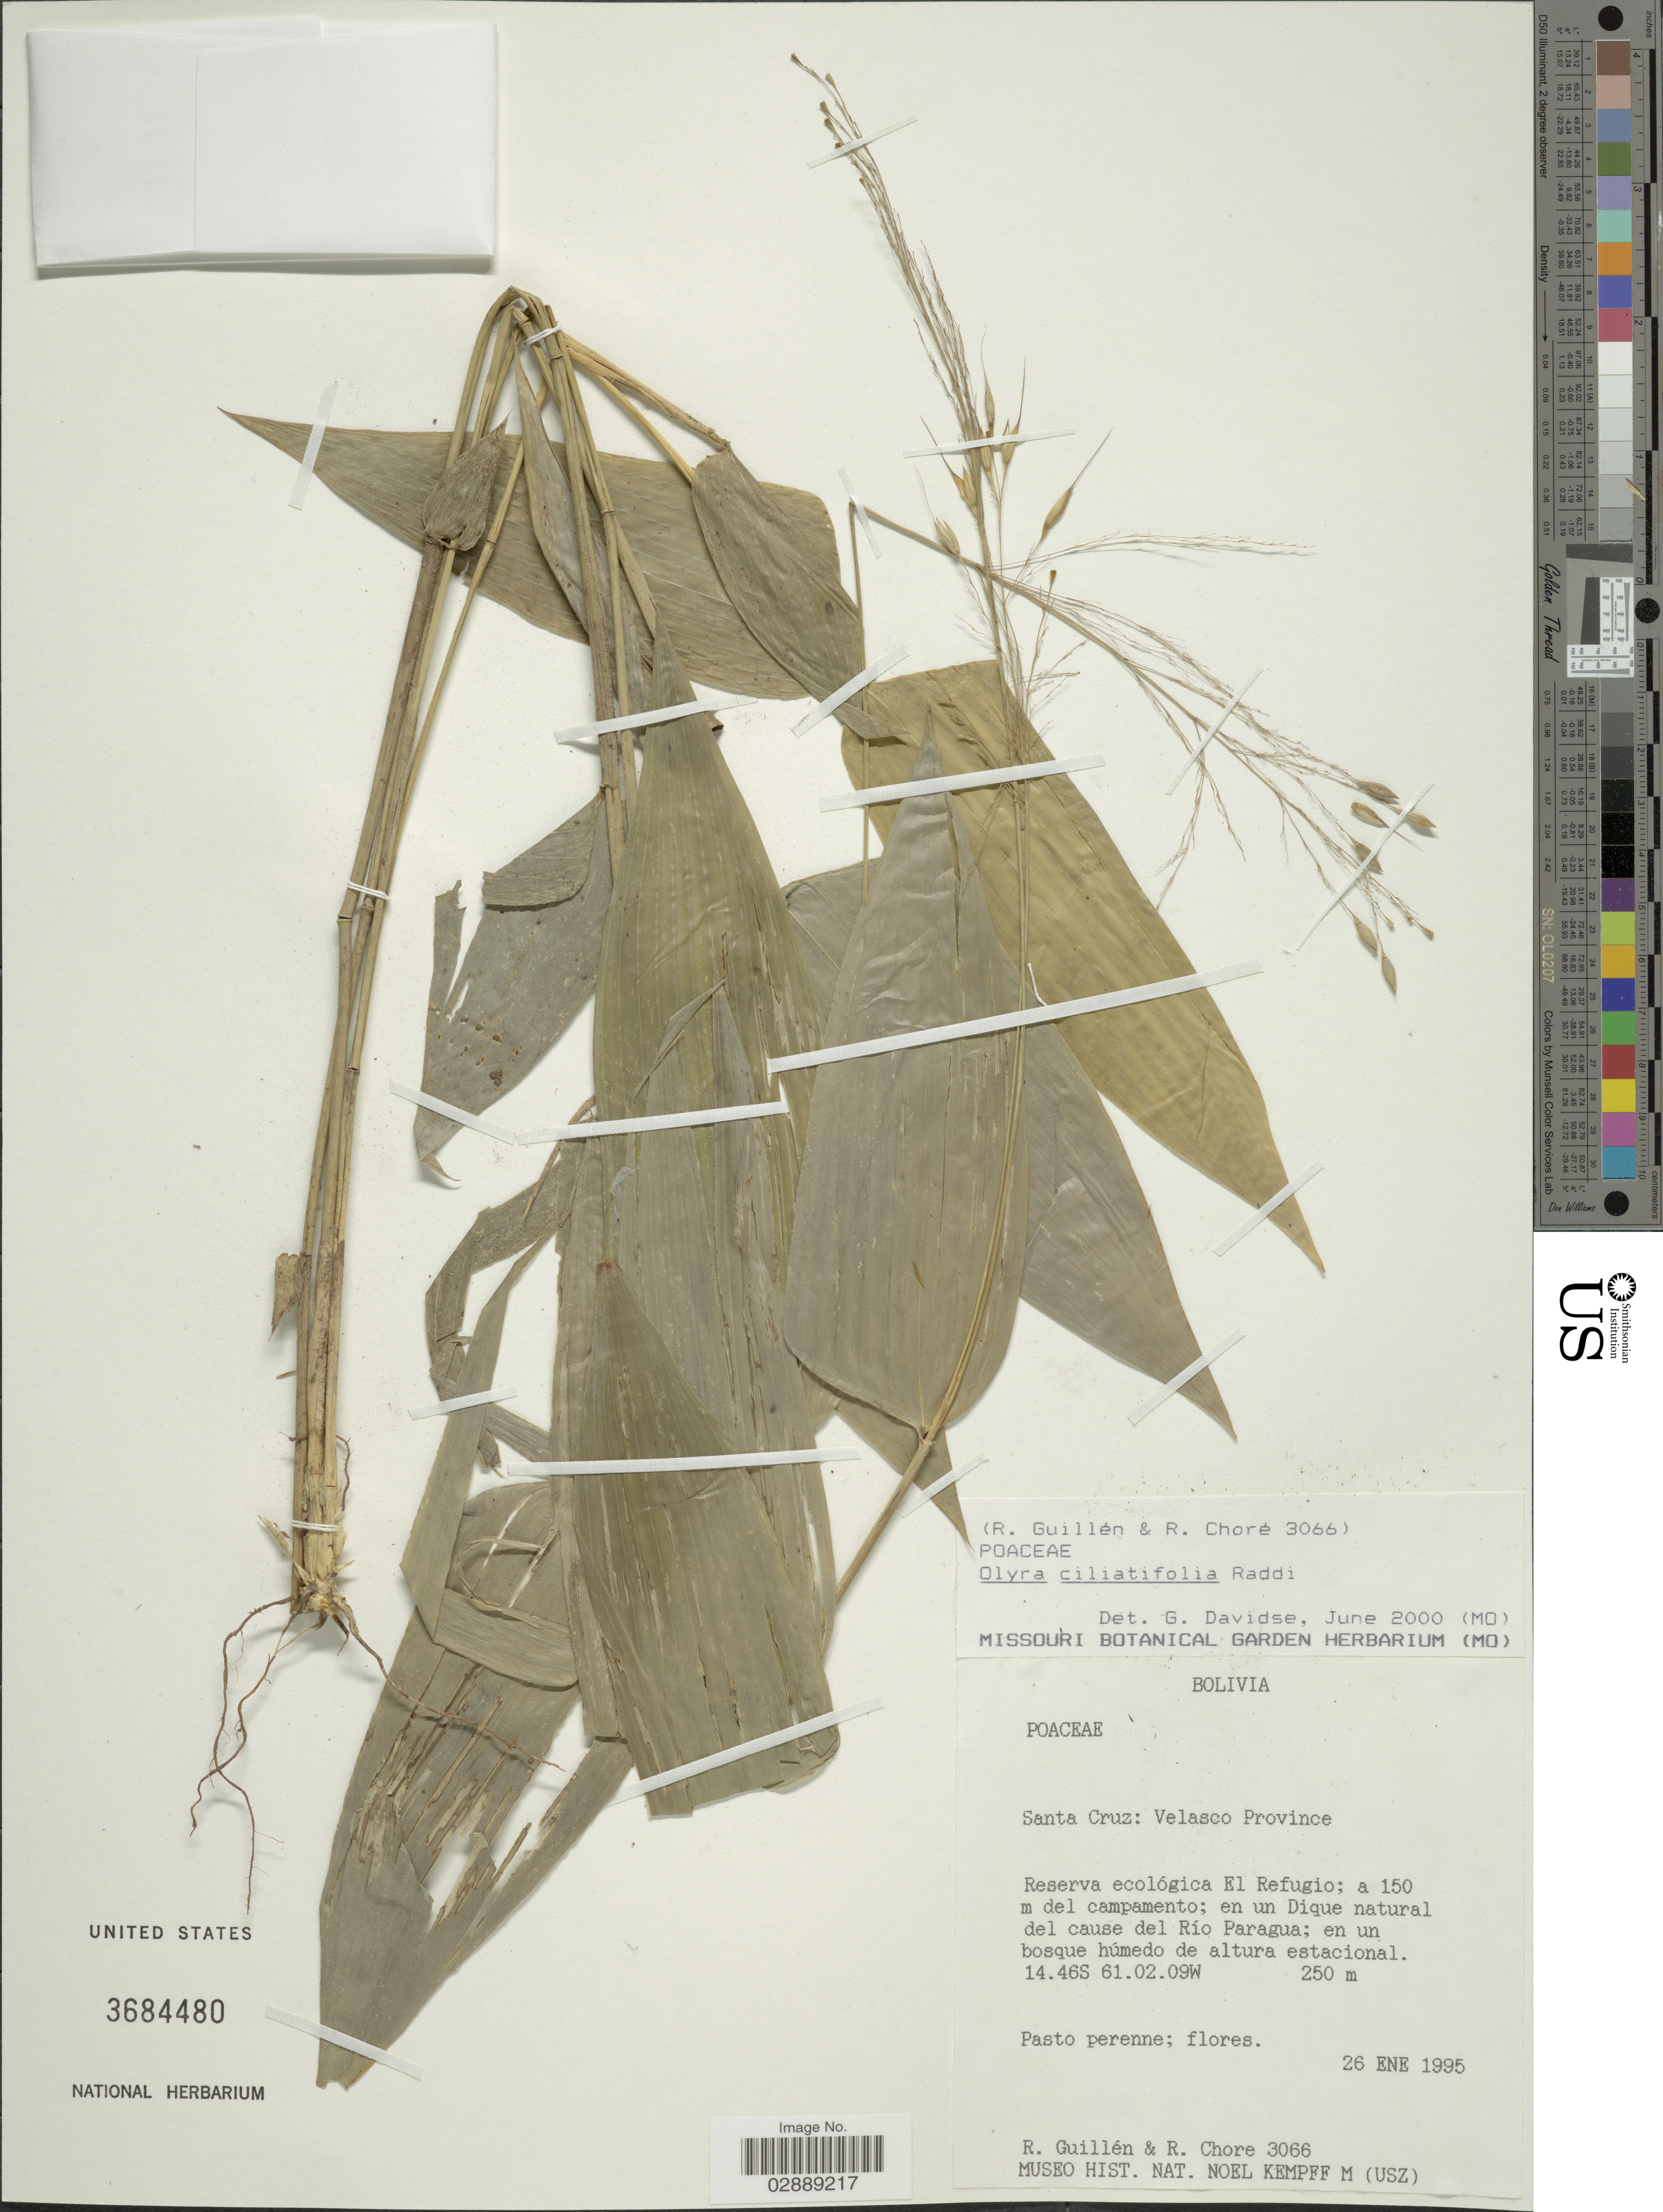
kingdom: Plantae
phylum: Tracheophyta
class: Liliopsida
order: Poales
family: Poaceae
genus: Olyra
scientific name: Olyra ciliatifolia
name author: Raddi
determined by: Davidse, Gerrit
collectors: R. Guillén V. & R. Choré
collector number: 3066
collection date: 1995-01-26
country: Bolivia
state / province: Santa Cruz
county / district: Velasco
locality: Reserva ecológica El Refugio; a 150 m del campamento; en un Dique natural del cause del Rio Paragua; en un bosque Húmedo de altura estacional.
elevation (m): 250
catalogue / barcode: US 3684480